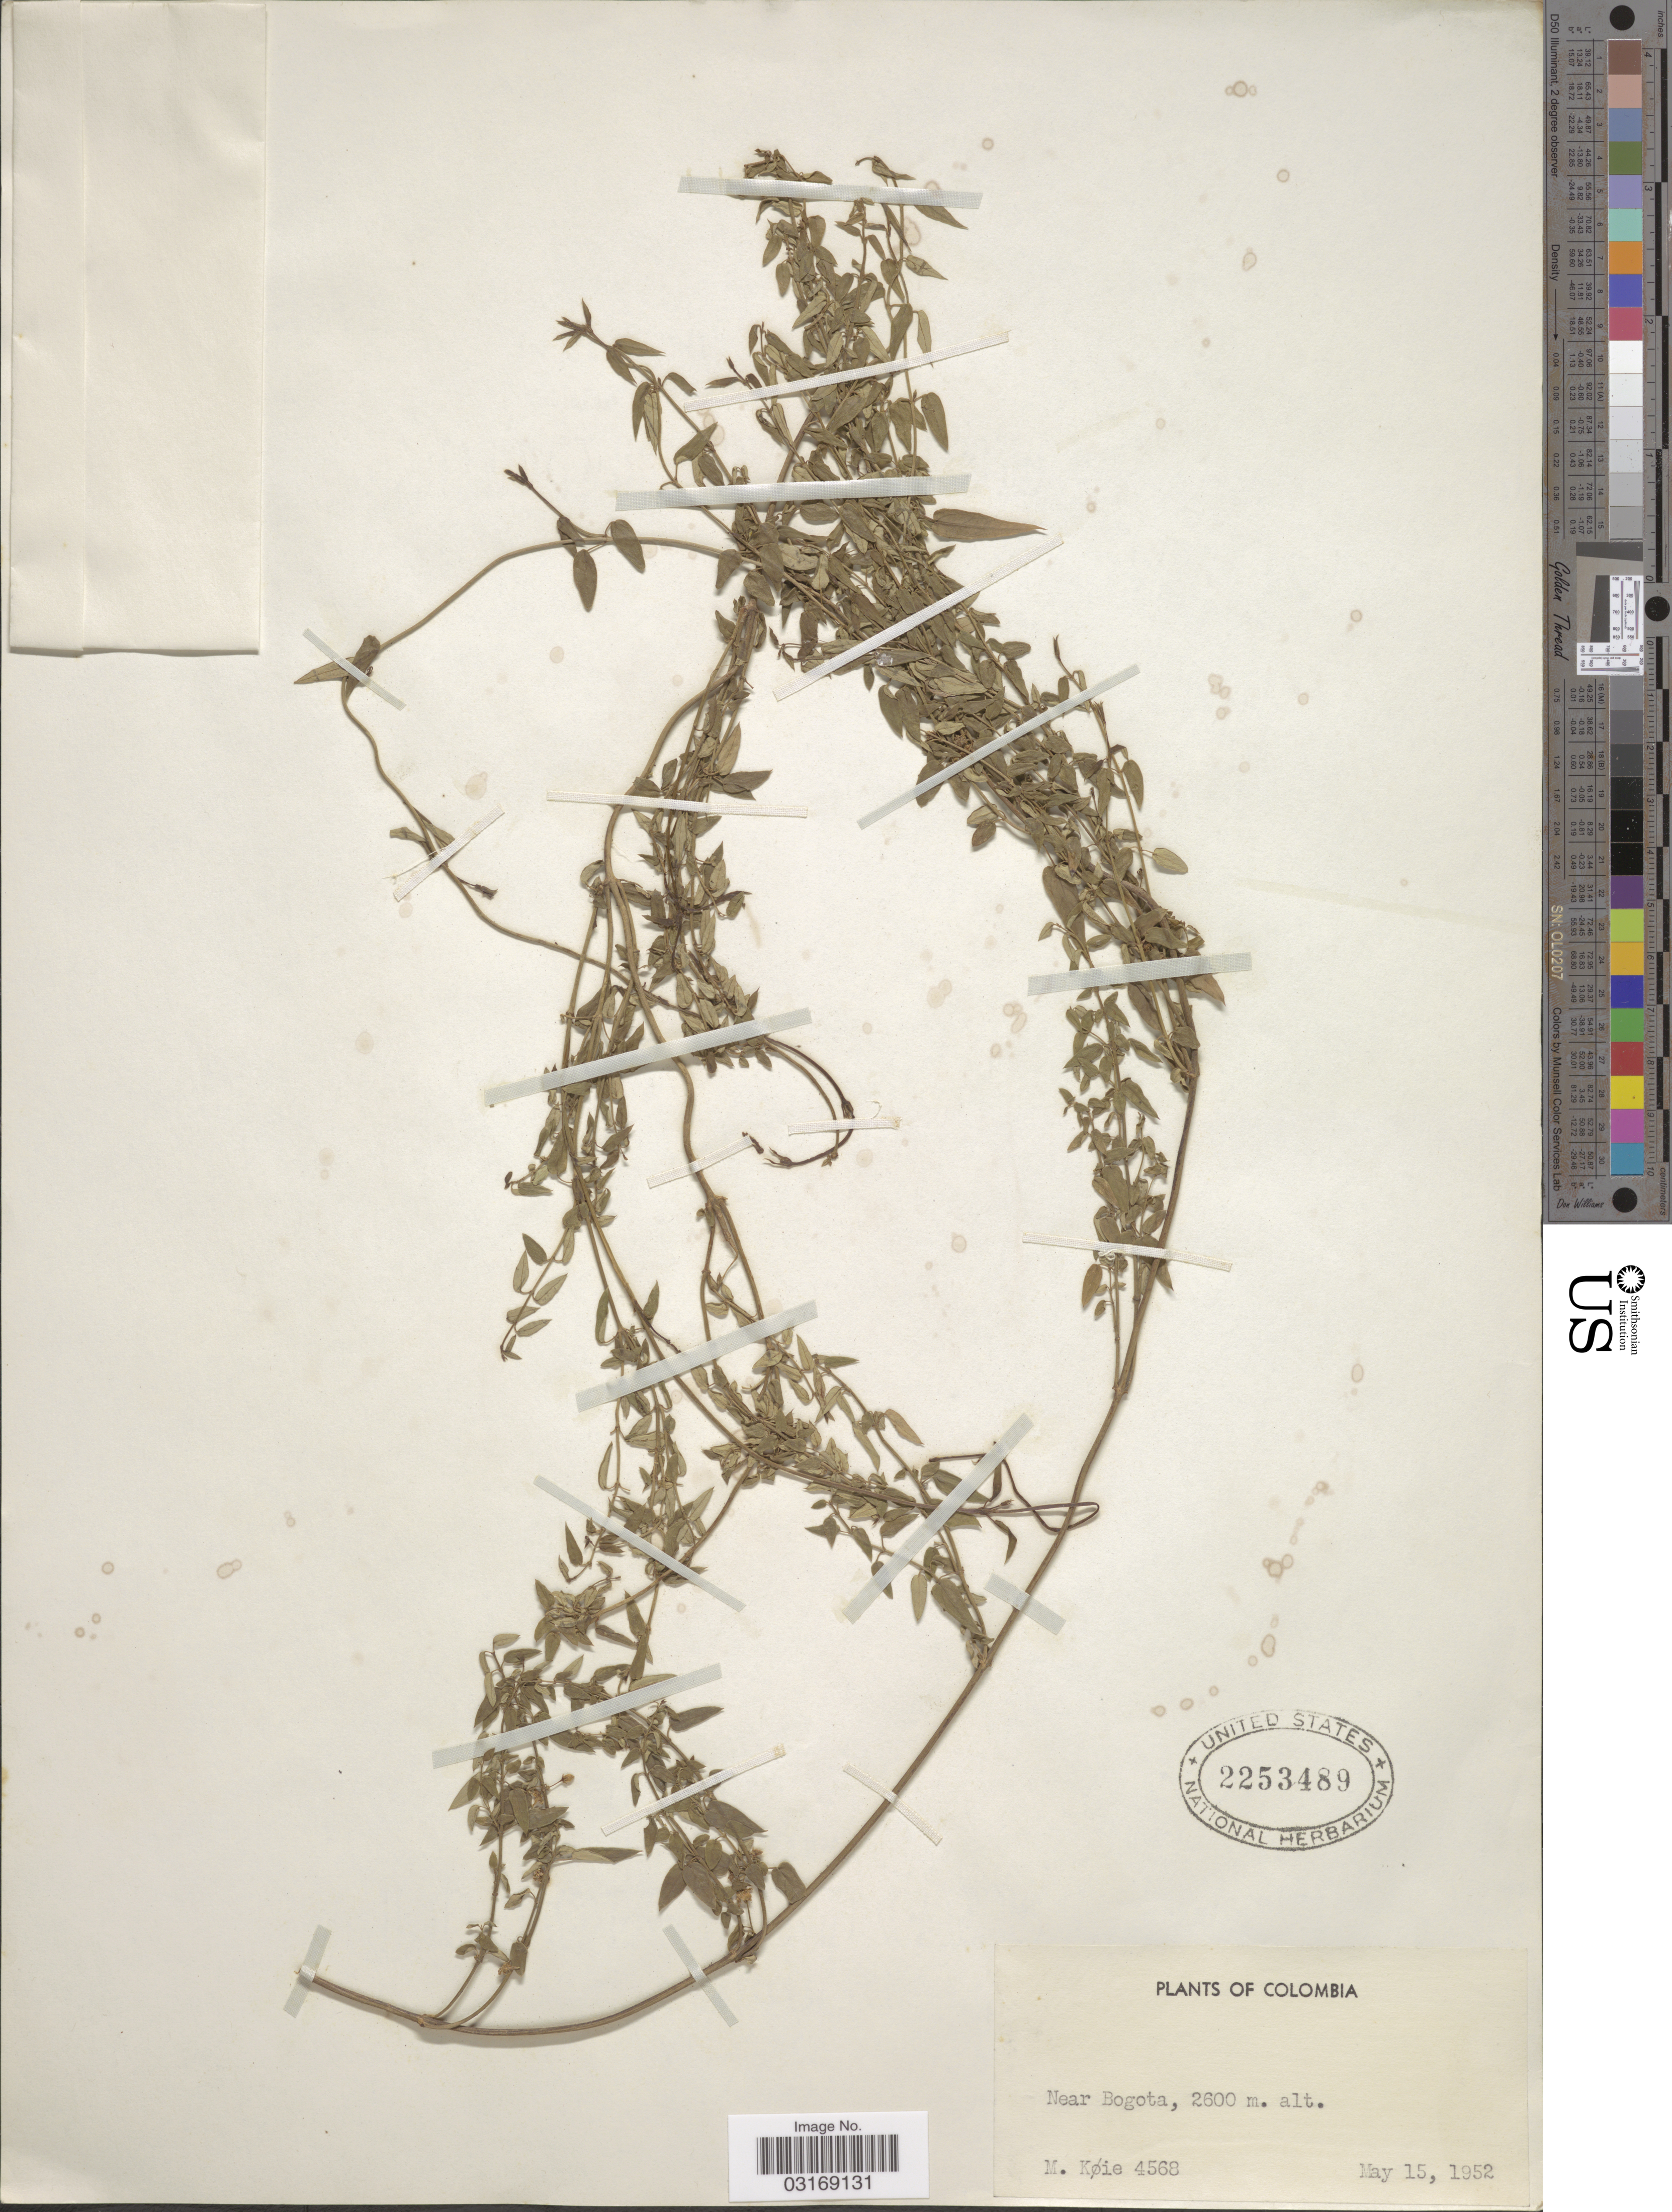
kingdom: Plantae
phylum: Tracheophyta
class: Magnoliopsida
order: Gentianales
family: Apocynaceae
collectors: M. Köie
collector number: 4568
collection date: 1952-05-15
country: Colombia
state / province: Bogota D.C.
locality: Near Bogota.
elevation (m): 2600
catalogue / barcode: US 2253489